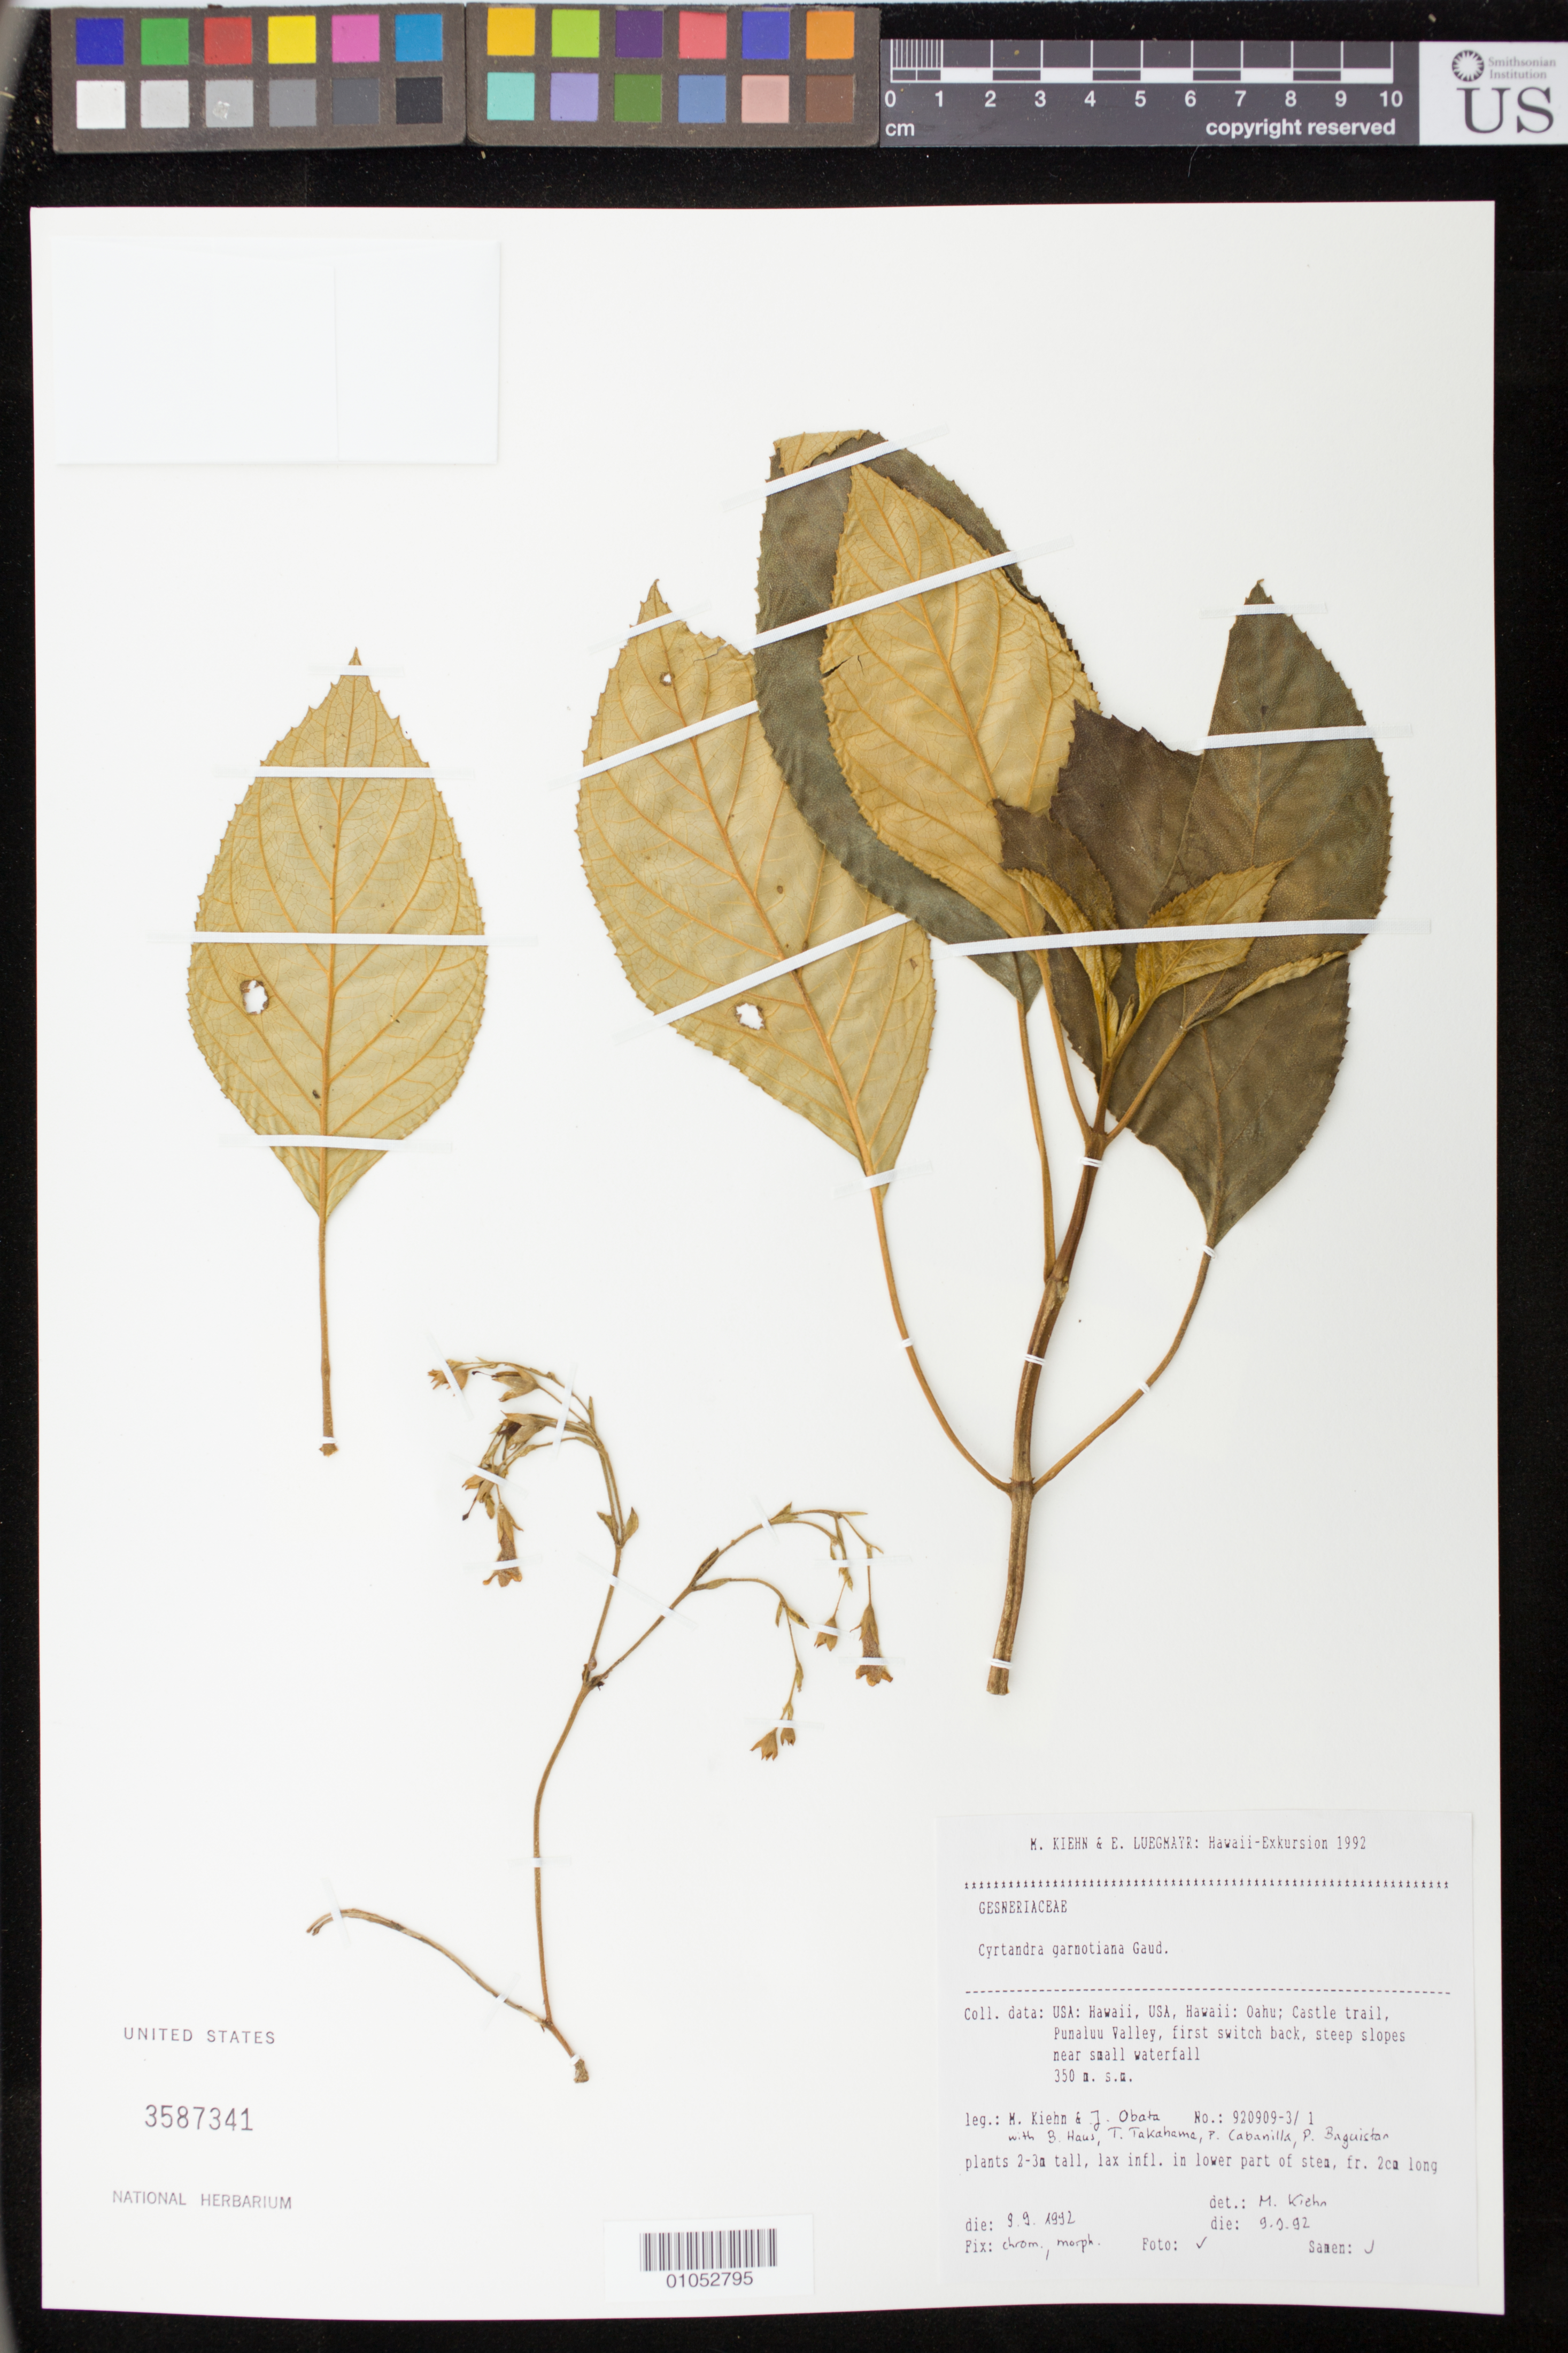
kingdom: Plantae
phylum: Tracheophyta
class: Magnoliopsida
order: Lamiales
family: Gesneriaceae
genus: Cyrtandra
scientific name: Cyrtandra garnotiana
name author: Gaudich.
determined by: Kiehn, M.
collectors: M. Kiehn, J. Obata, B. Haus, T. Takahama, P. Cabanilla & P. Baguistan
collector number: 920900-3/1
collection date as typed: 9 Sep 1992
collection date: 1992-09-09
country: United States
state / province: Hawaii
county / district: Honolulu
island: Oahu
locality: Castle trail, Punaluu Valley, first switch back.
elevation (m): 350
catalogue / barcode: US 3587341